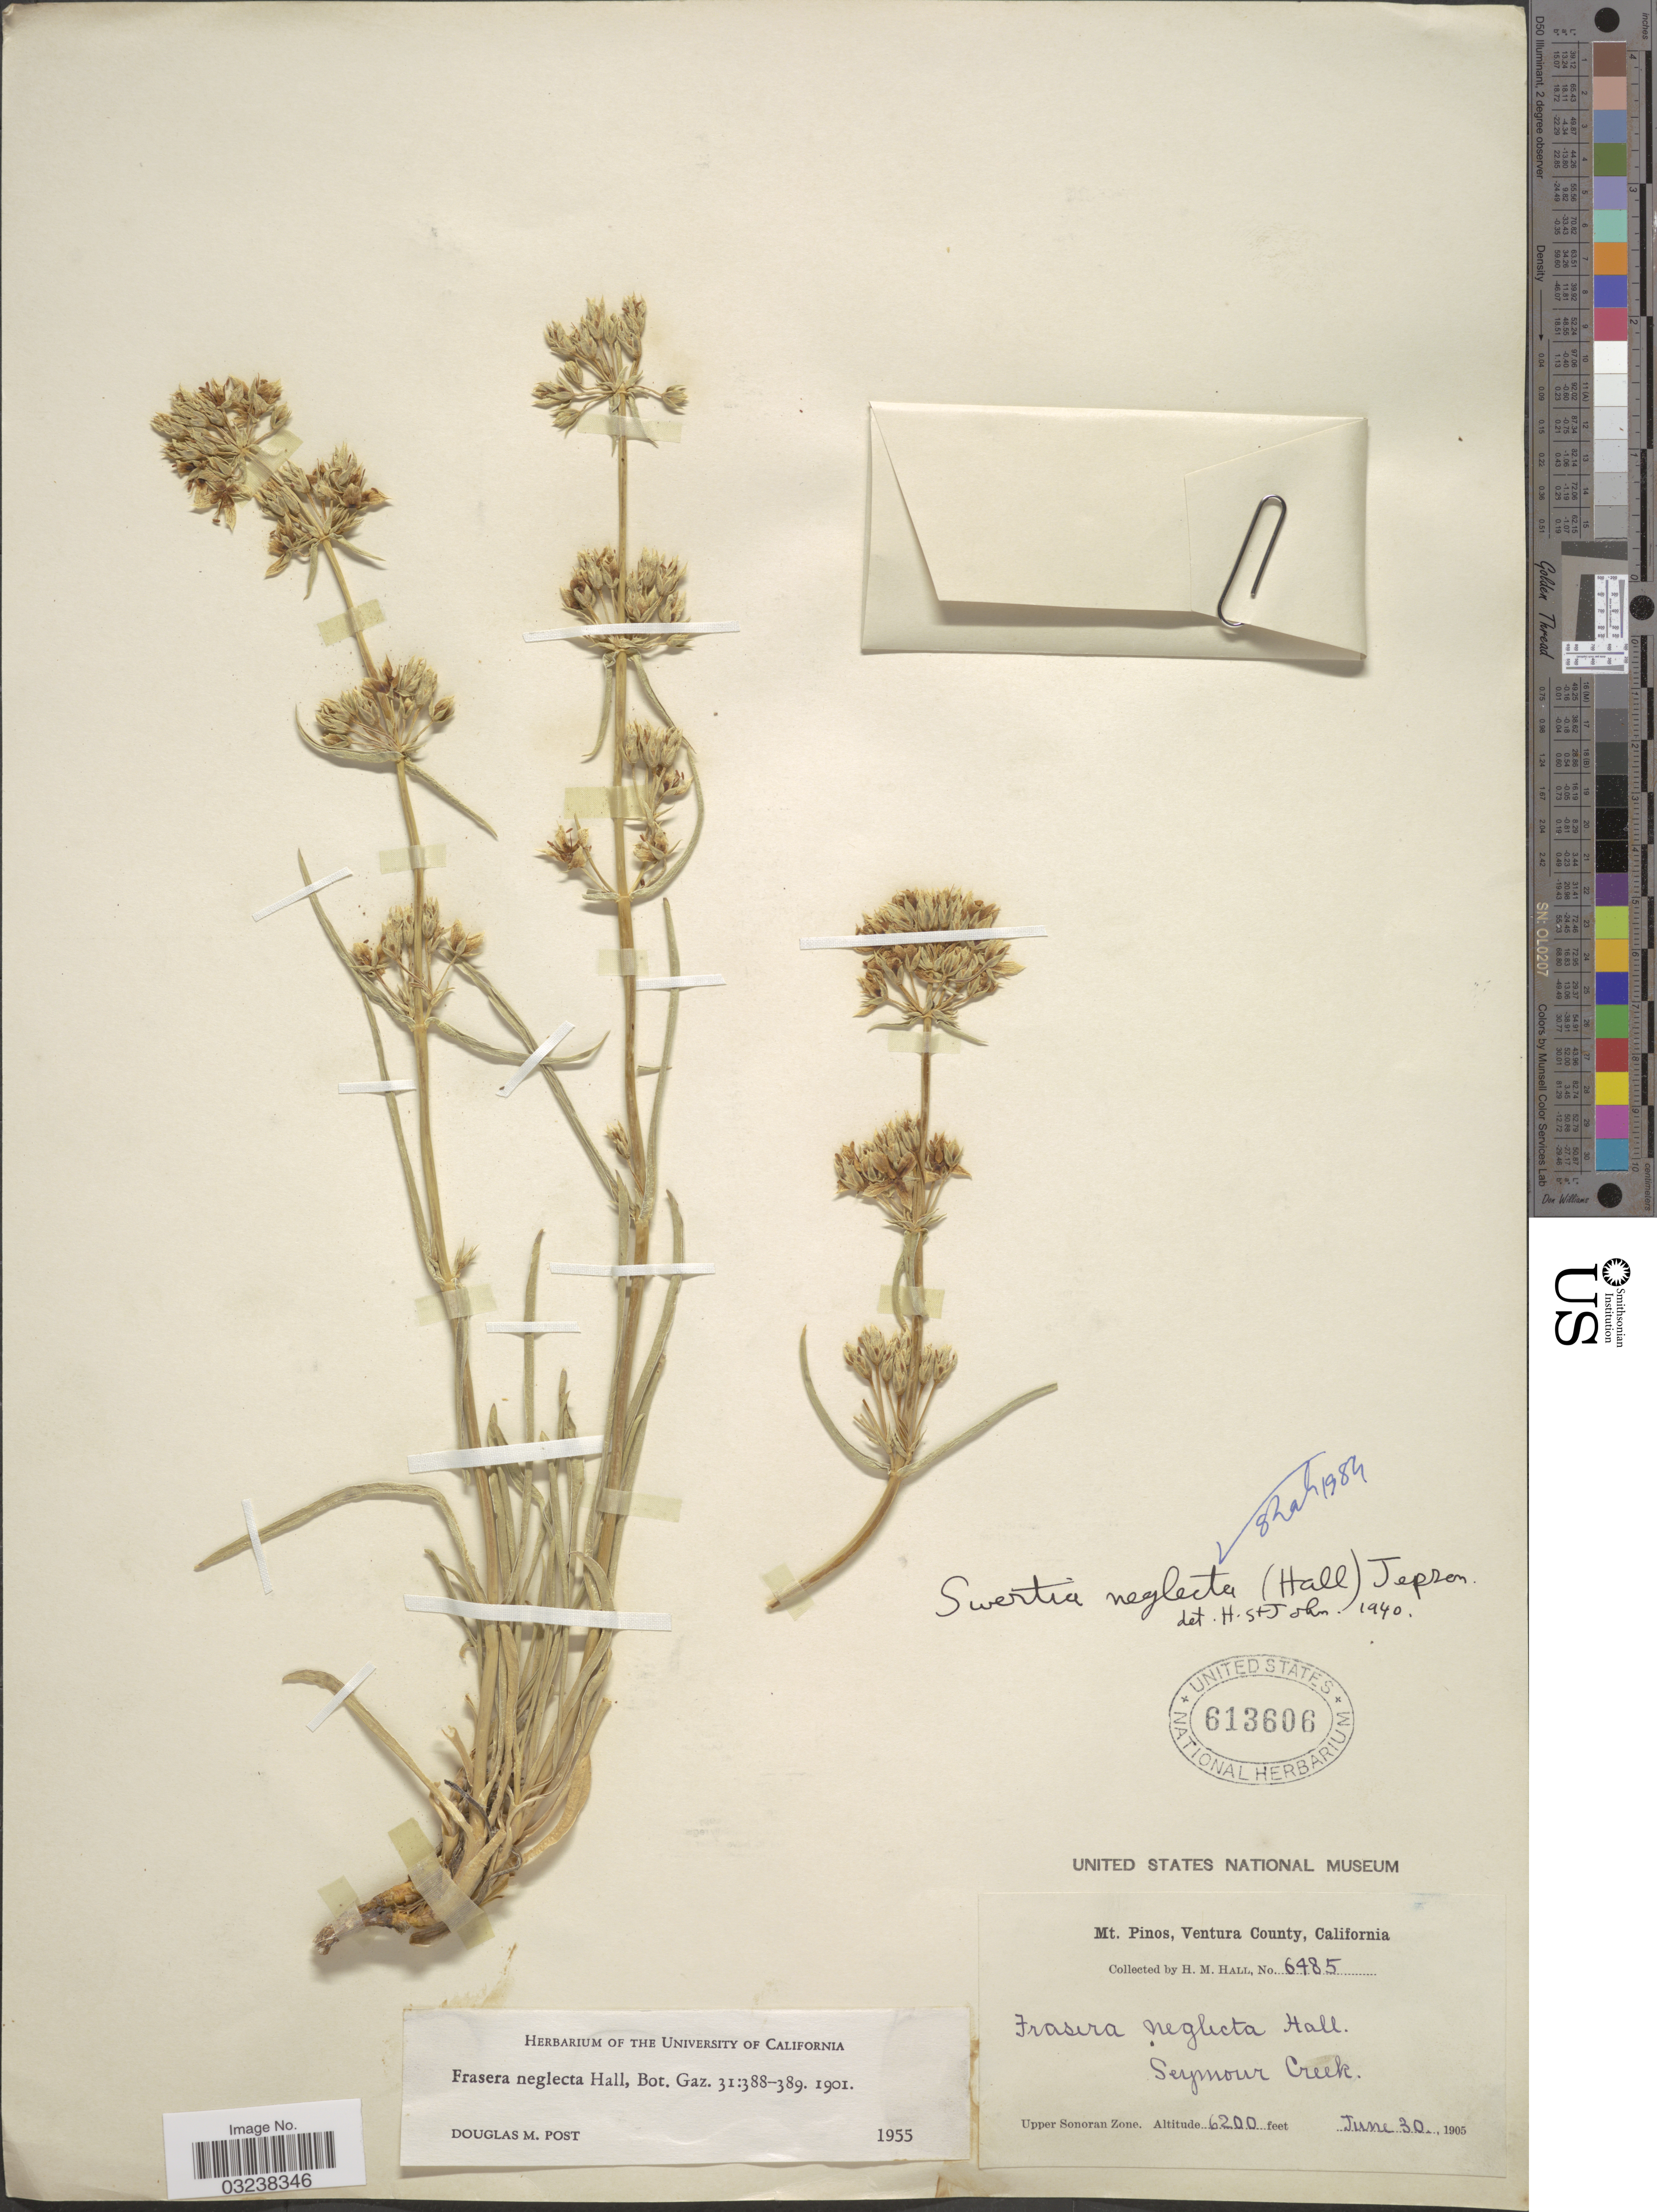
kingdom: Plantae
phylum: Tracheophyta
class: Magnoliopsida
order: Gentianales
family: Gentianaceae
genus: Swertia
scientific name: Swertia neglecta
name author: (H.M. Hall) Jeps.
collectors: H. M. Hall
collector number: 6485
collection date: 1905-06-30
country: United States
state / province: California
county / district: Ventura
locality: Mt. Pinos, Ventura County. Seymour Creek. Upper Sonoran Zone.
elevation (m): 1890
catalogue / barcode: US 613606